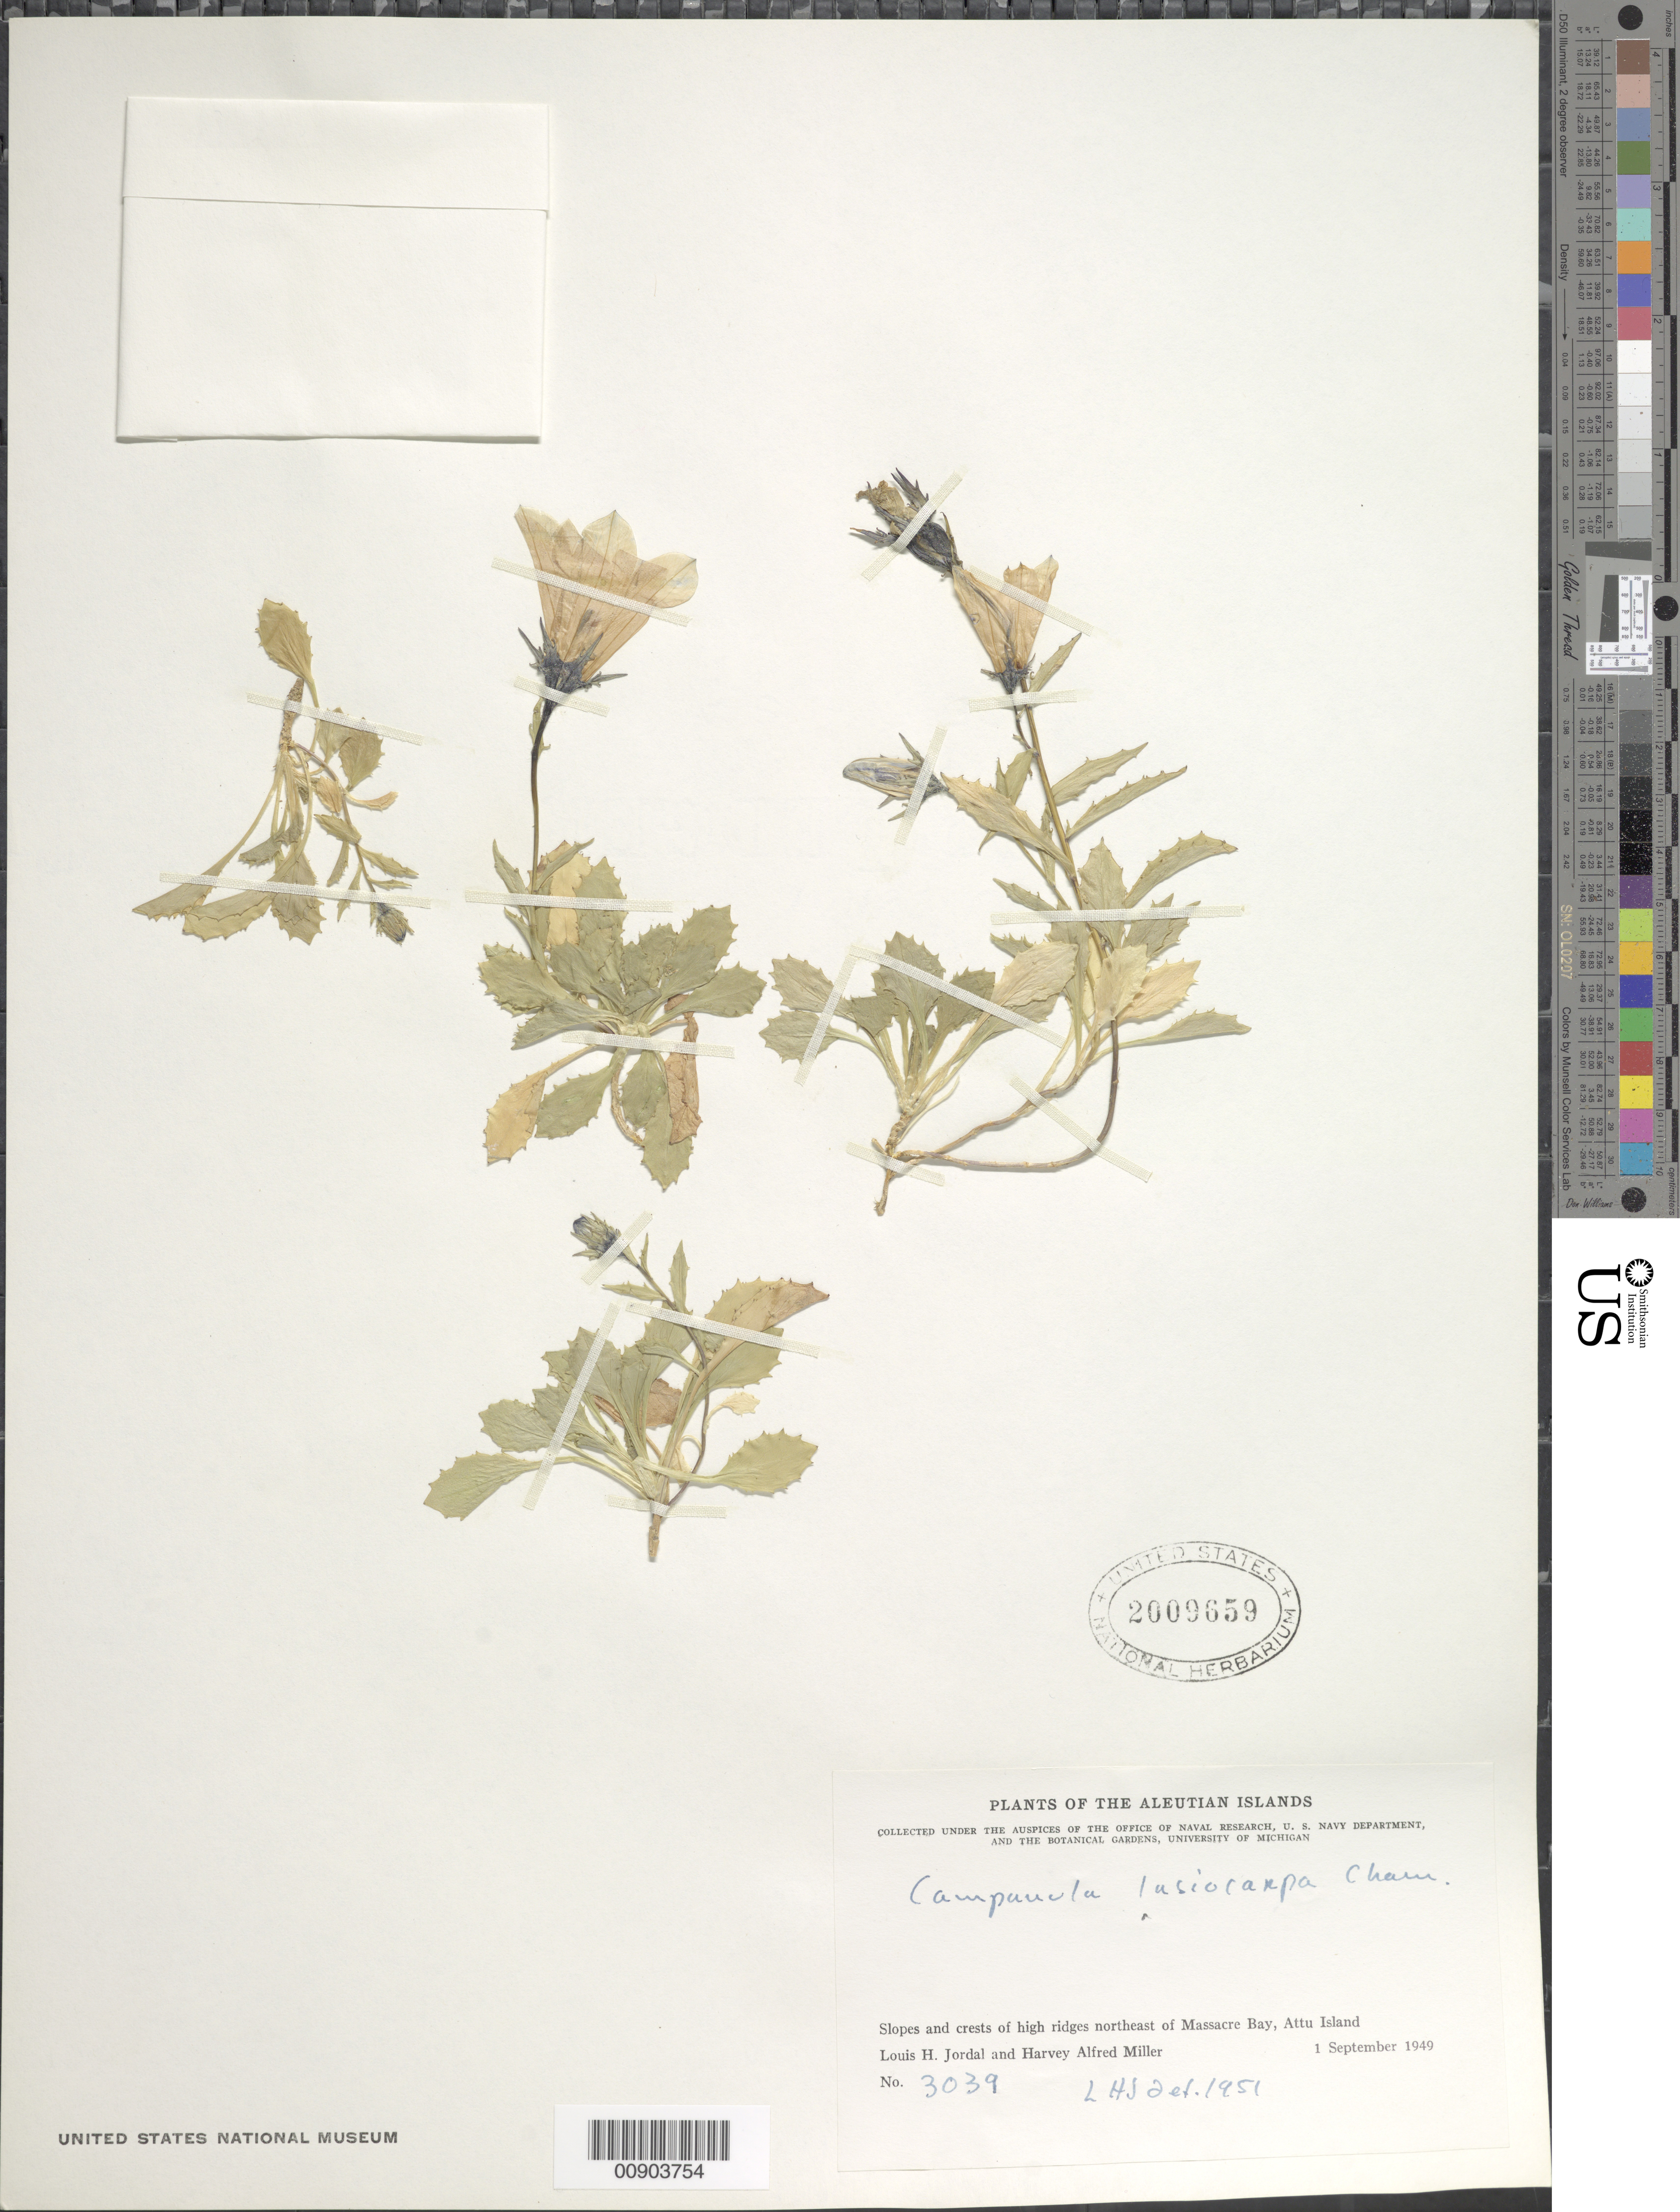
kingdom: Plantae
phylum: Tracheophyta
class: Magnoliopsida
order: Asterales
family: Campanulaceae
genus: Campanula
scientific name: Campanula lasiocarpa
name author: Cham.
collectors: L. Jordal & H. A. Miller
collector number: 3039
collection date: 1949-09-01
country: United States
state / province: Alaska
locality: The Aleutian Islands, slopes and crests of high ridges northeast of Massacre Bay, Attu Island.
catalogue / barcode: US 2009659